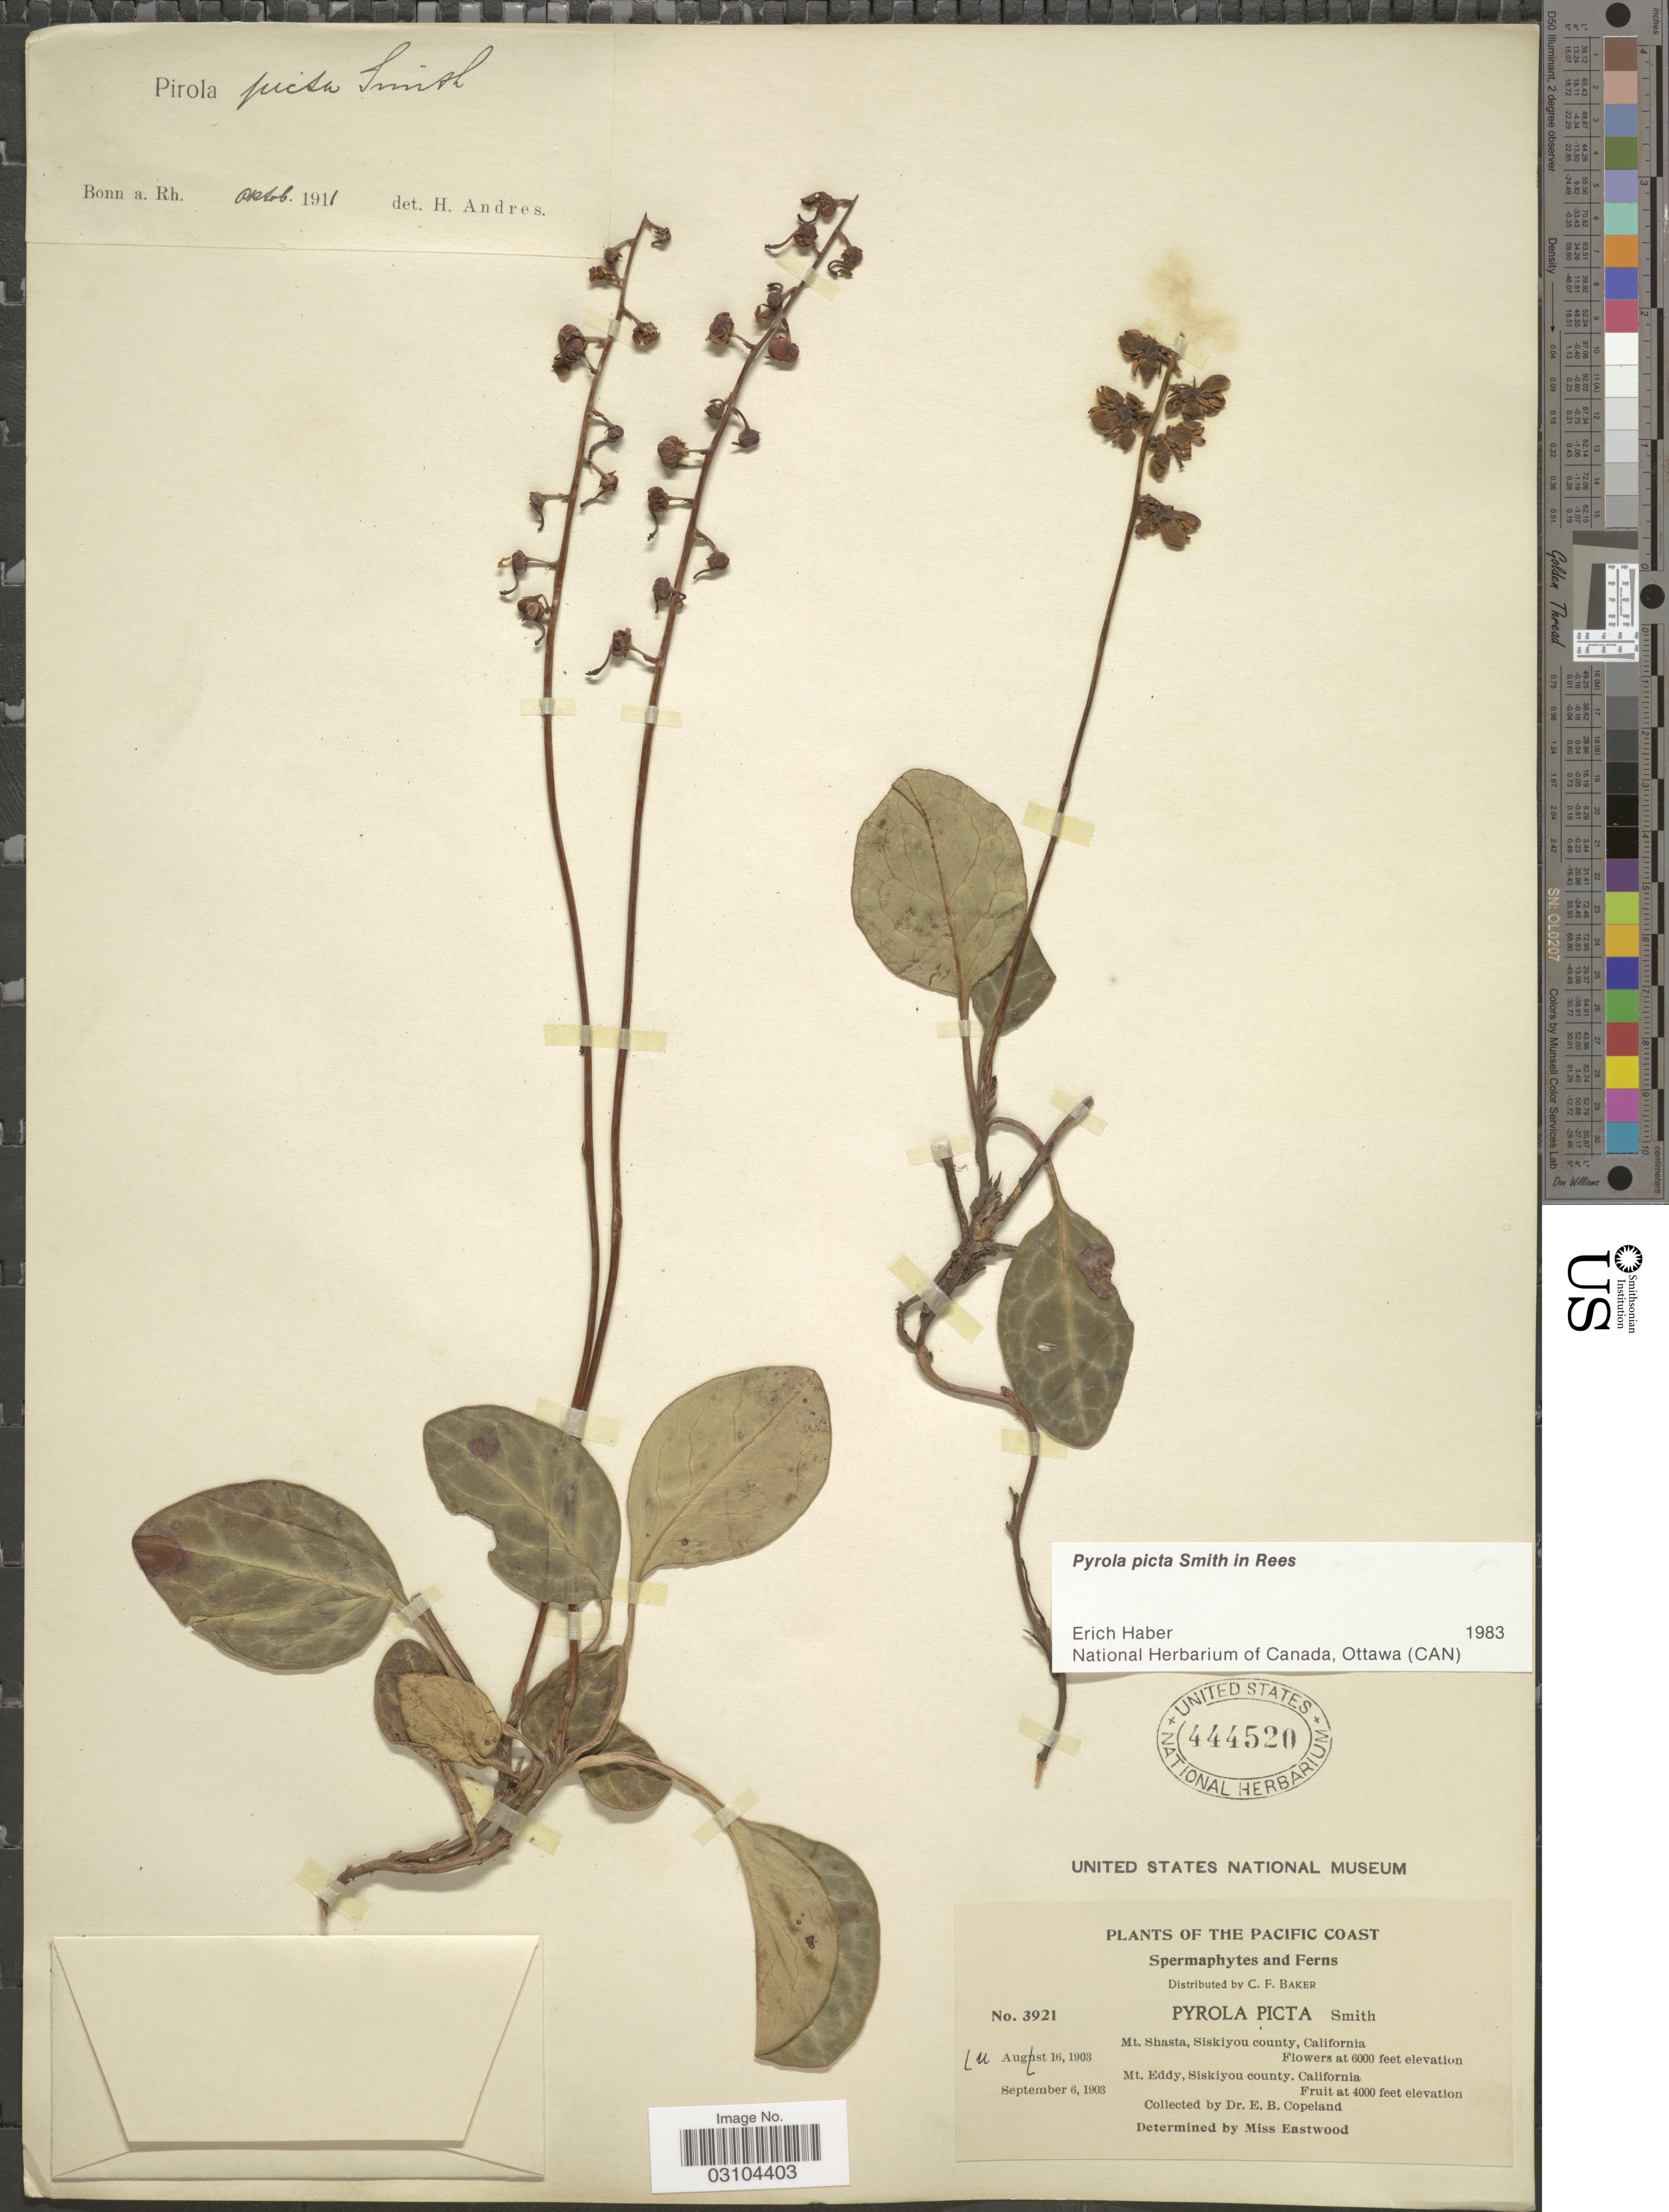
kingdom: Plantae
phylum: Tracheophyta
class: Magnoliopsida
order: Ericales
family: Ericaceae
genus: Pyrola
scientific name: Pyrola picta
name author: Sm. in Rees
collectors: E. B. Copeland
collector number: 3921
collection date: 1903-08-16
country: United States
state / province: California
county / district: Siskiyou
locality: The Pacific Coast, Mt. Shasta, Siskiyou county.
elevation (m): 1829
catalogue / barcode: US 444520